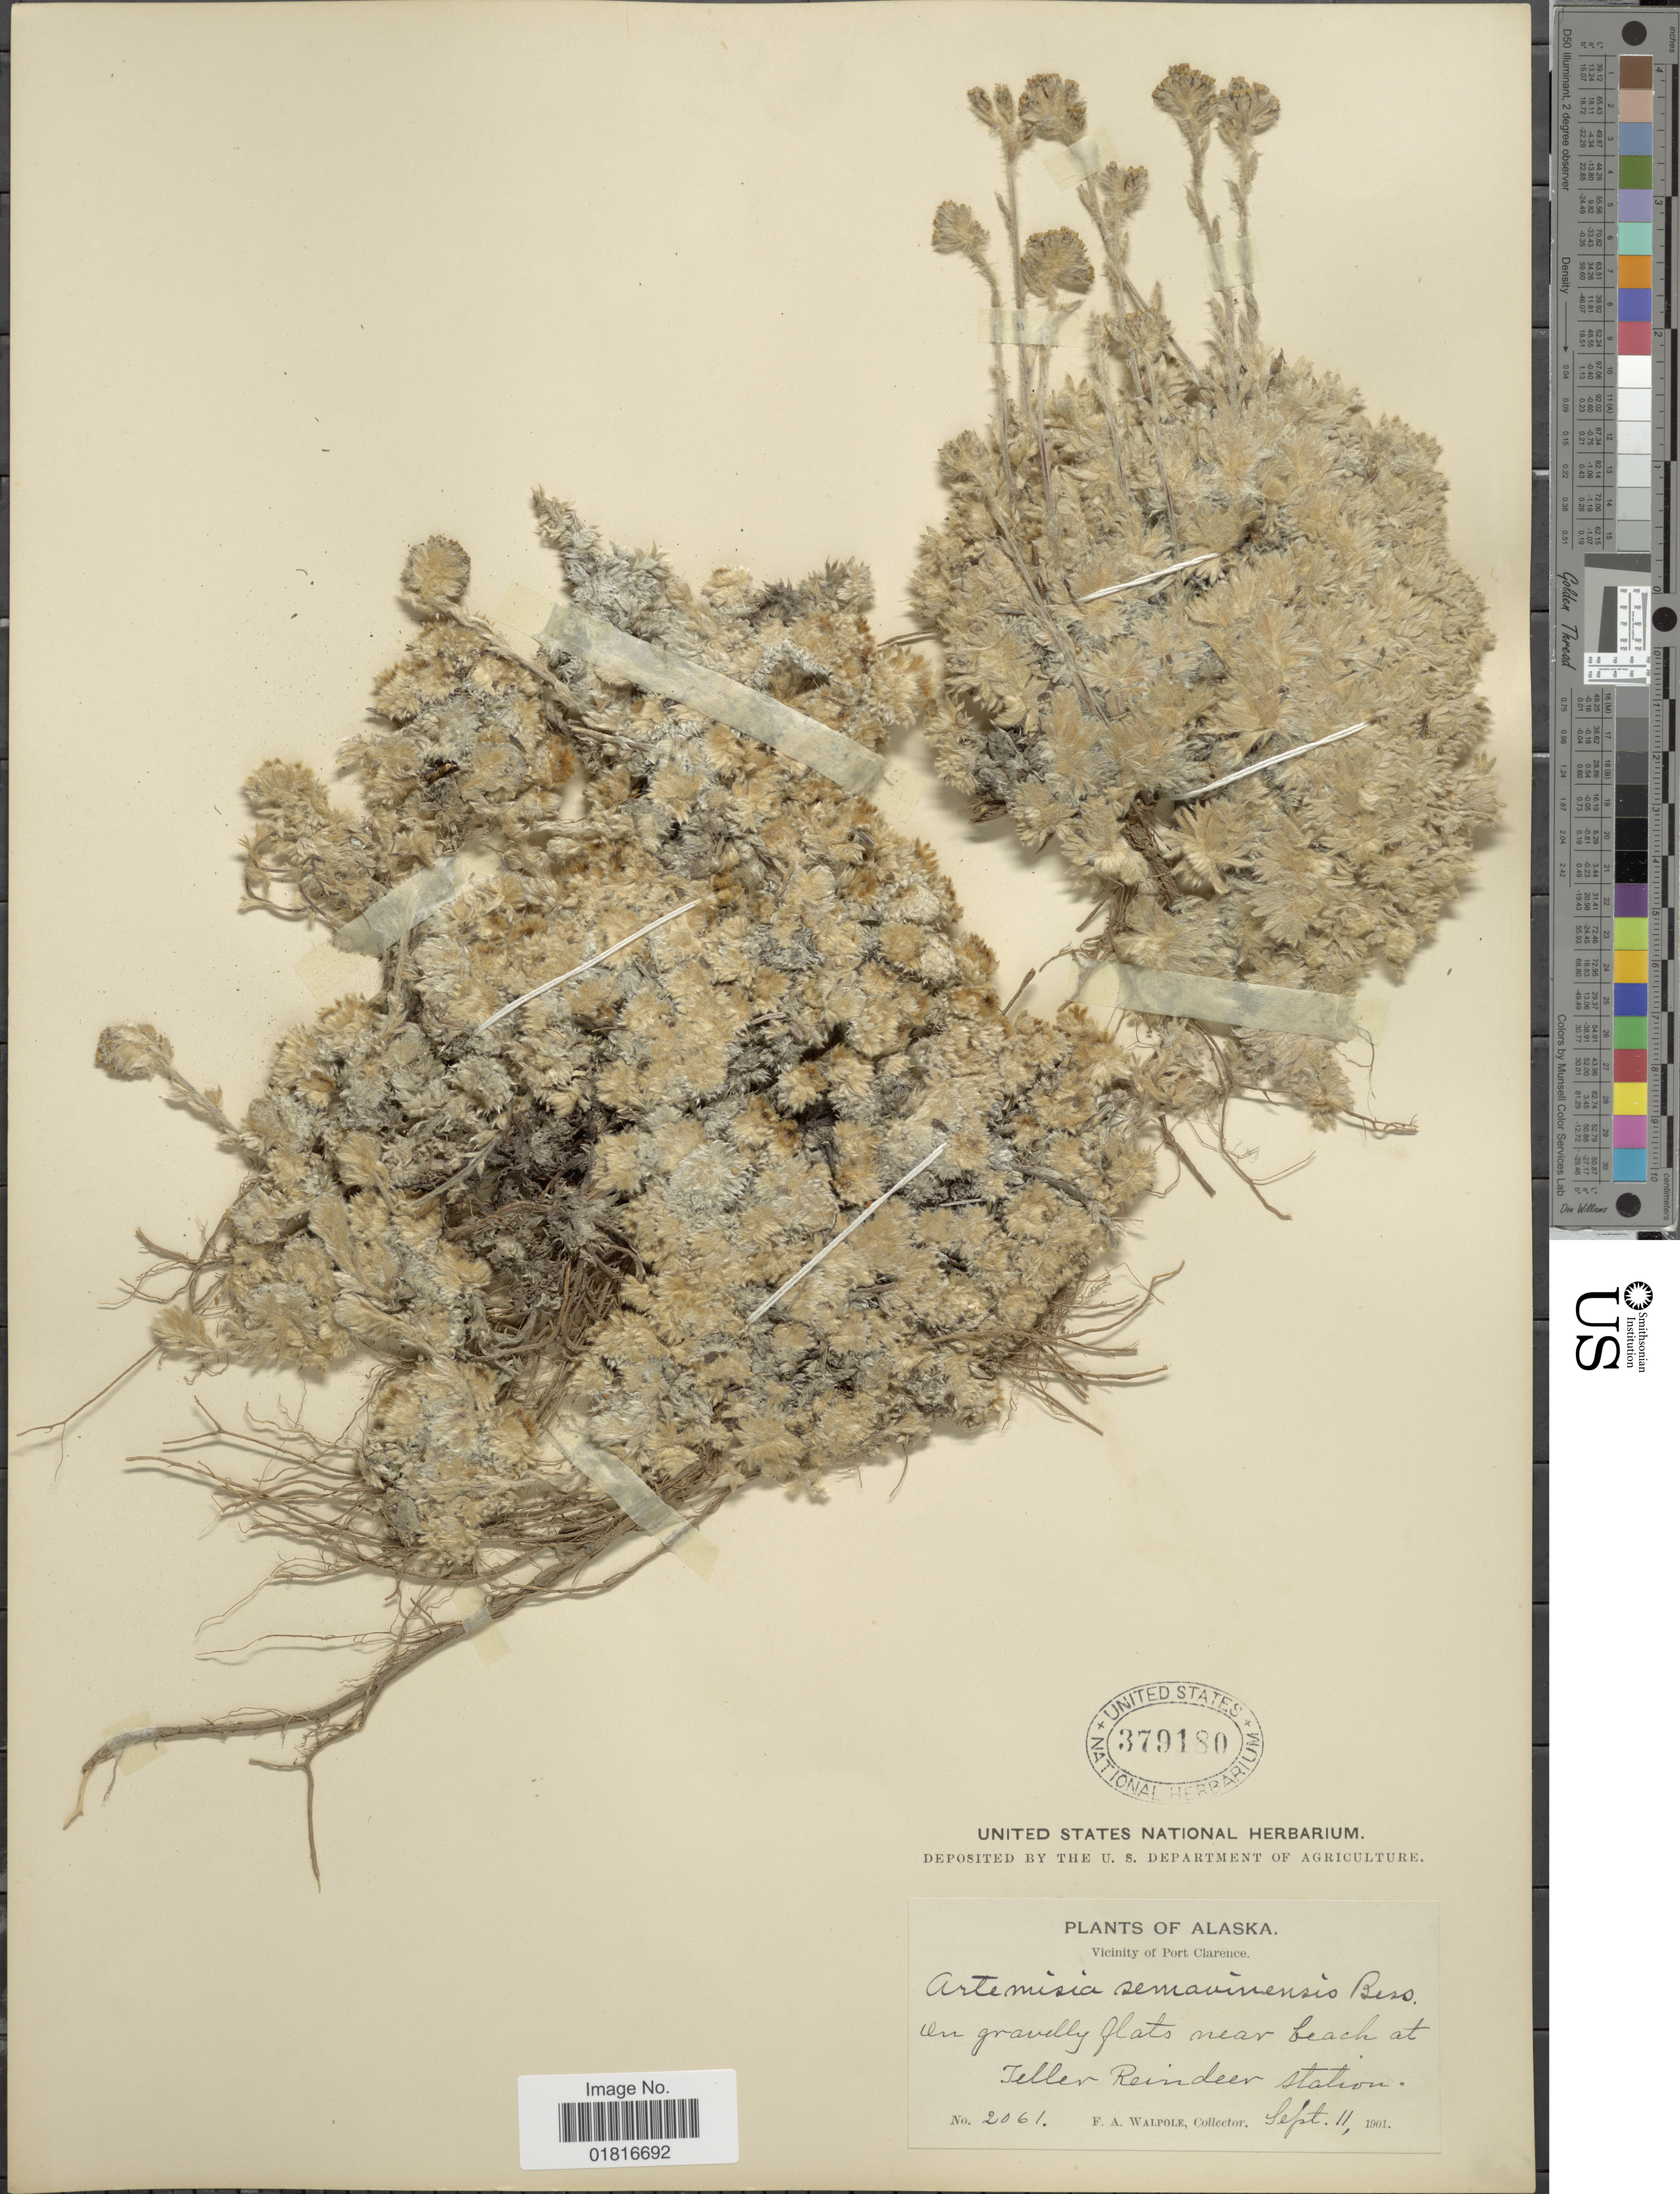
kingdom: Plantae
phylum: Tracheophyta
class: Magnoliopsida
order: Asterales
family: Asteraceae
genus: Artemisia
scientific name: Artemisia senjavinensis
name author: Besser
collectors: F. Walpole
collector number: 2061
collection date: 1901-09-11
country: United States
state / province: Alaska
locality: On gravelly flats near beach at Teller Reinder Station, Vicinity of Port Clarence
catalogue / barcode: US 379180